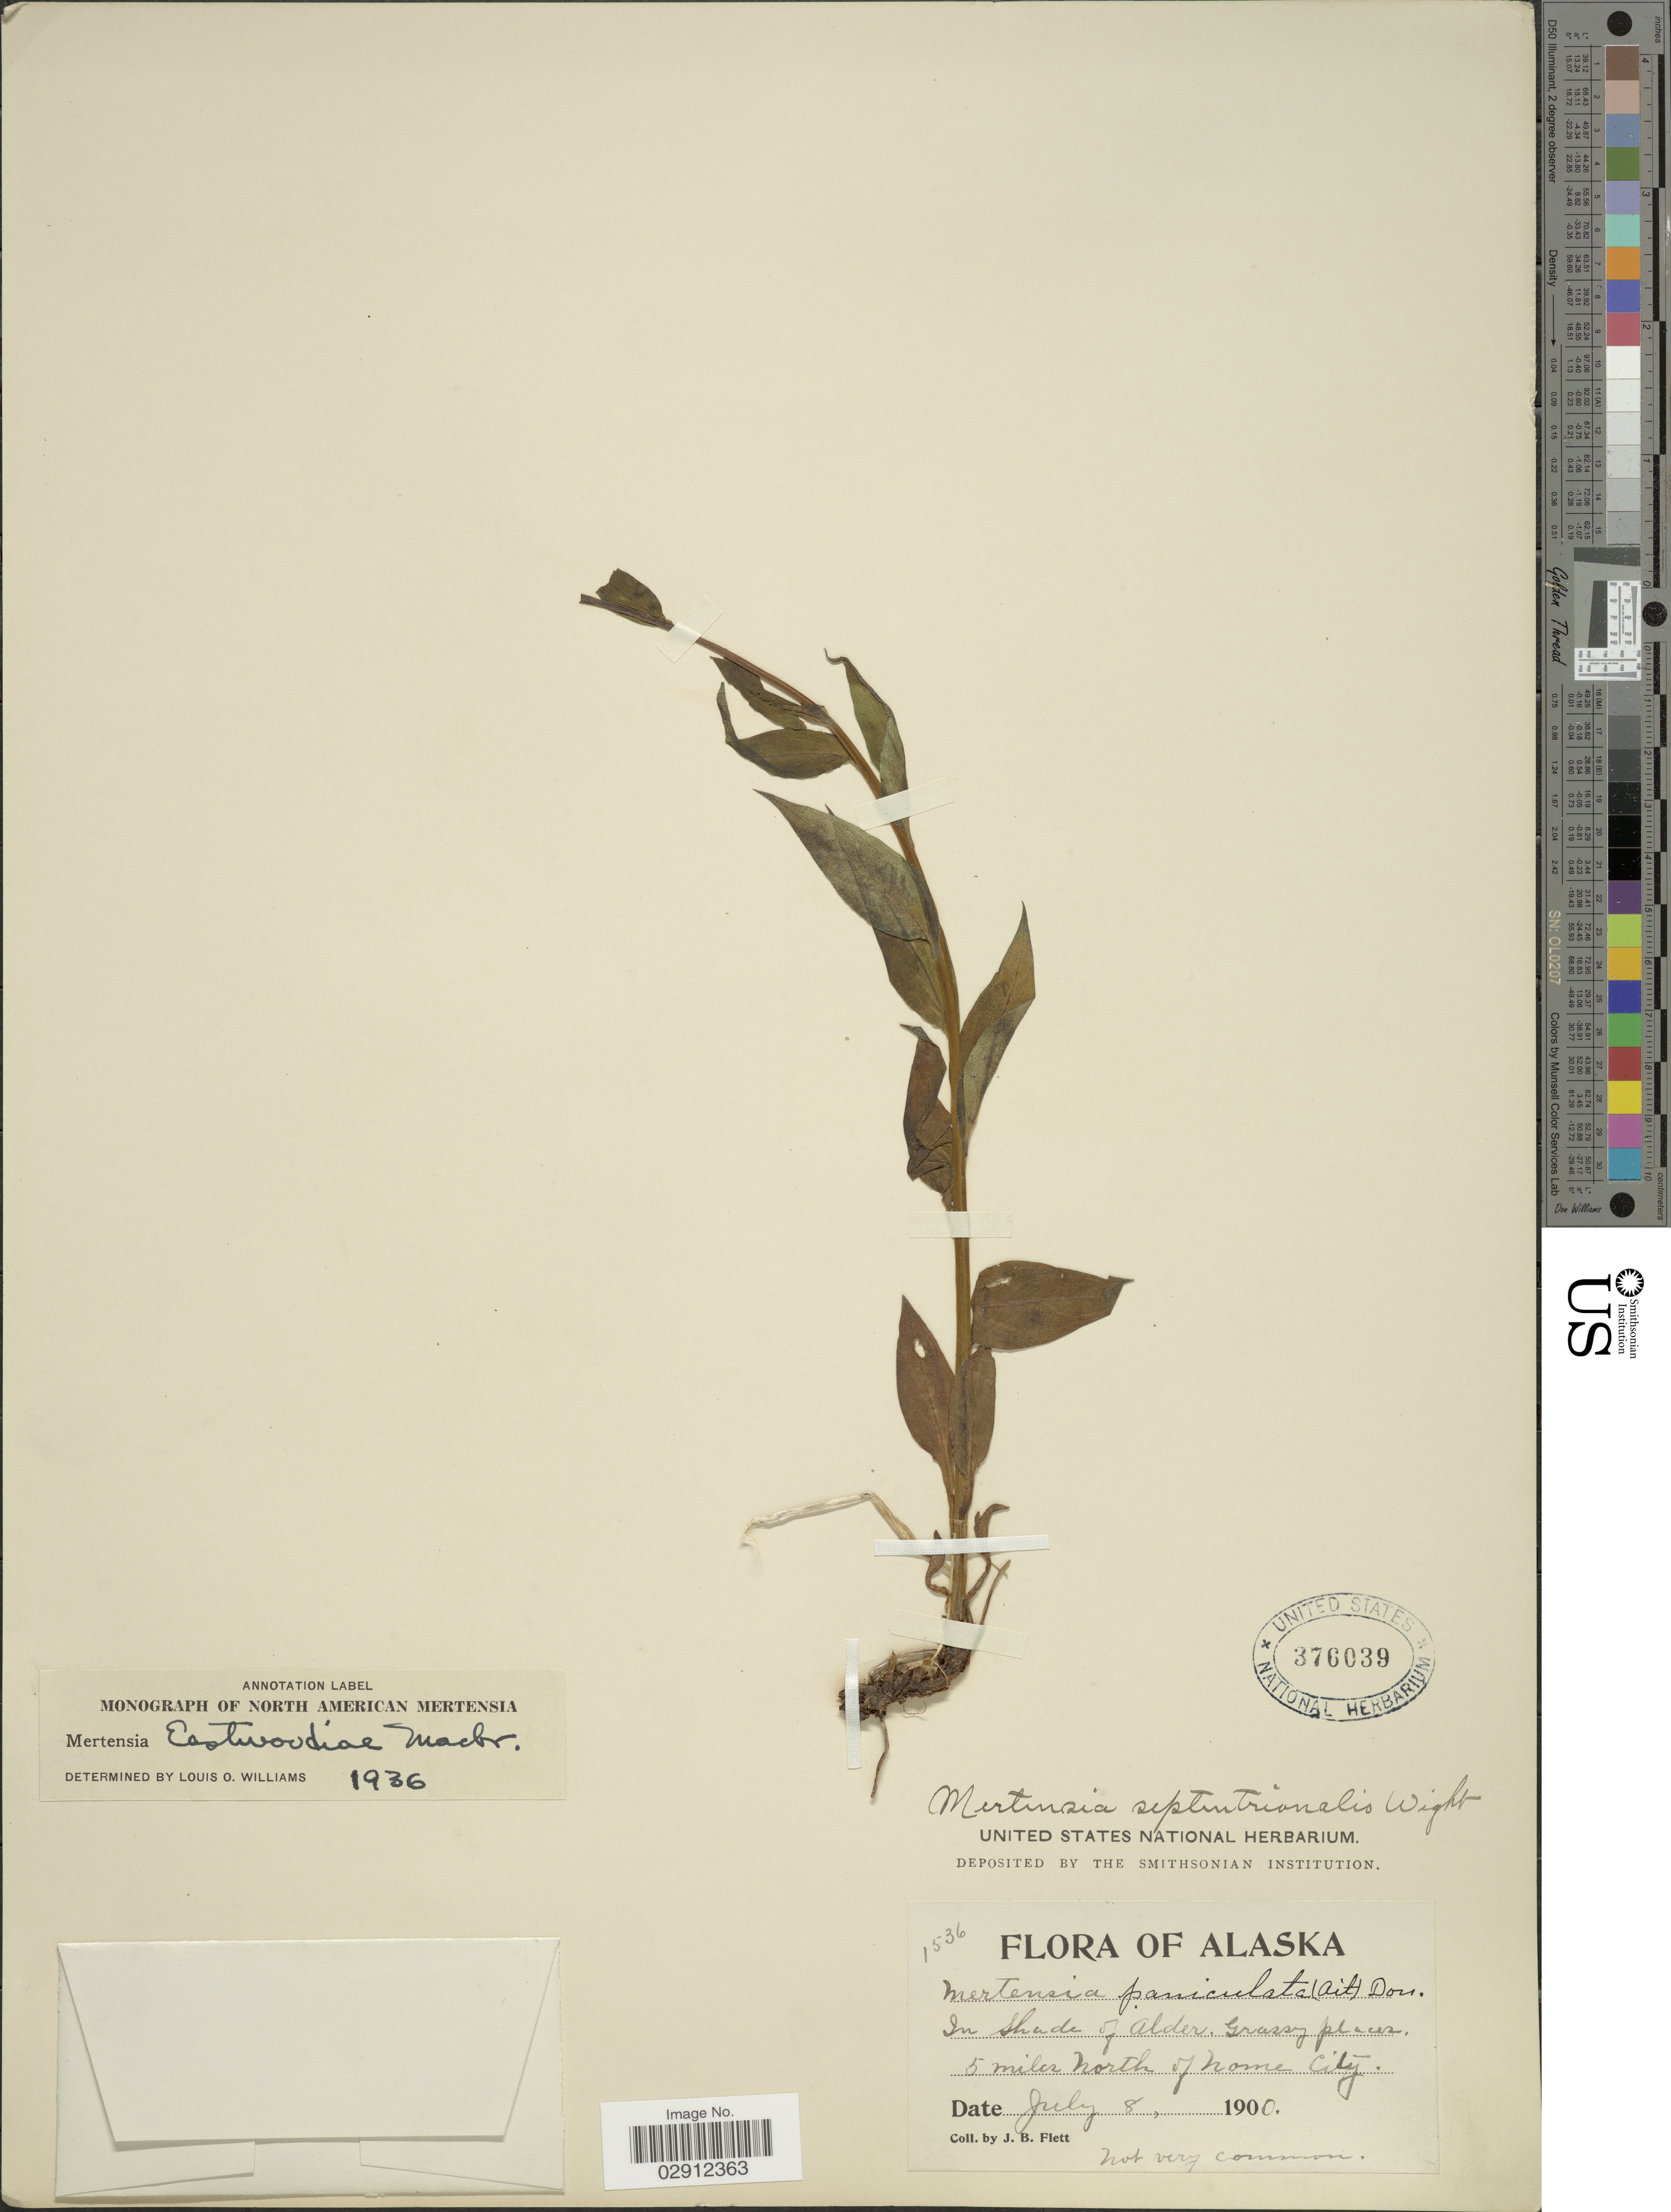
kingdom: Plantae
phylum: Tracheophyta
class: Magnoliopsida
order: Boraginales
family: Boraginaceae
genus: Mertensia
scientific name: Mertensia eastwoodiae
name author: J.F. Macbr.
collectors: J. Flett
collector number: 1536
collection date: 1900-07-08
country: United States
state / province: Alaska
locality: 5 miles North of Nome City.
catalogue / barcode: US 376039